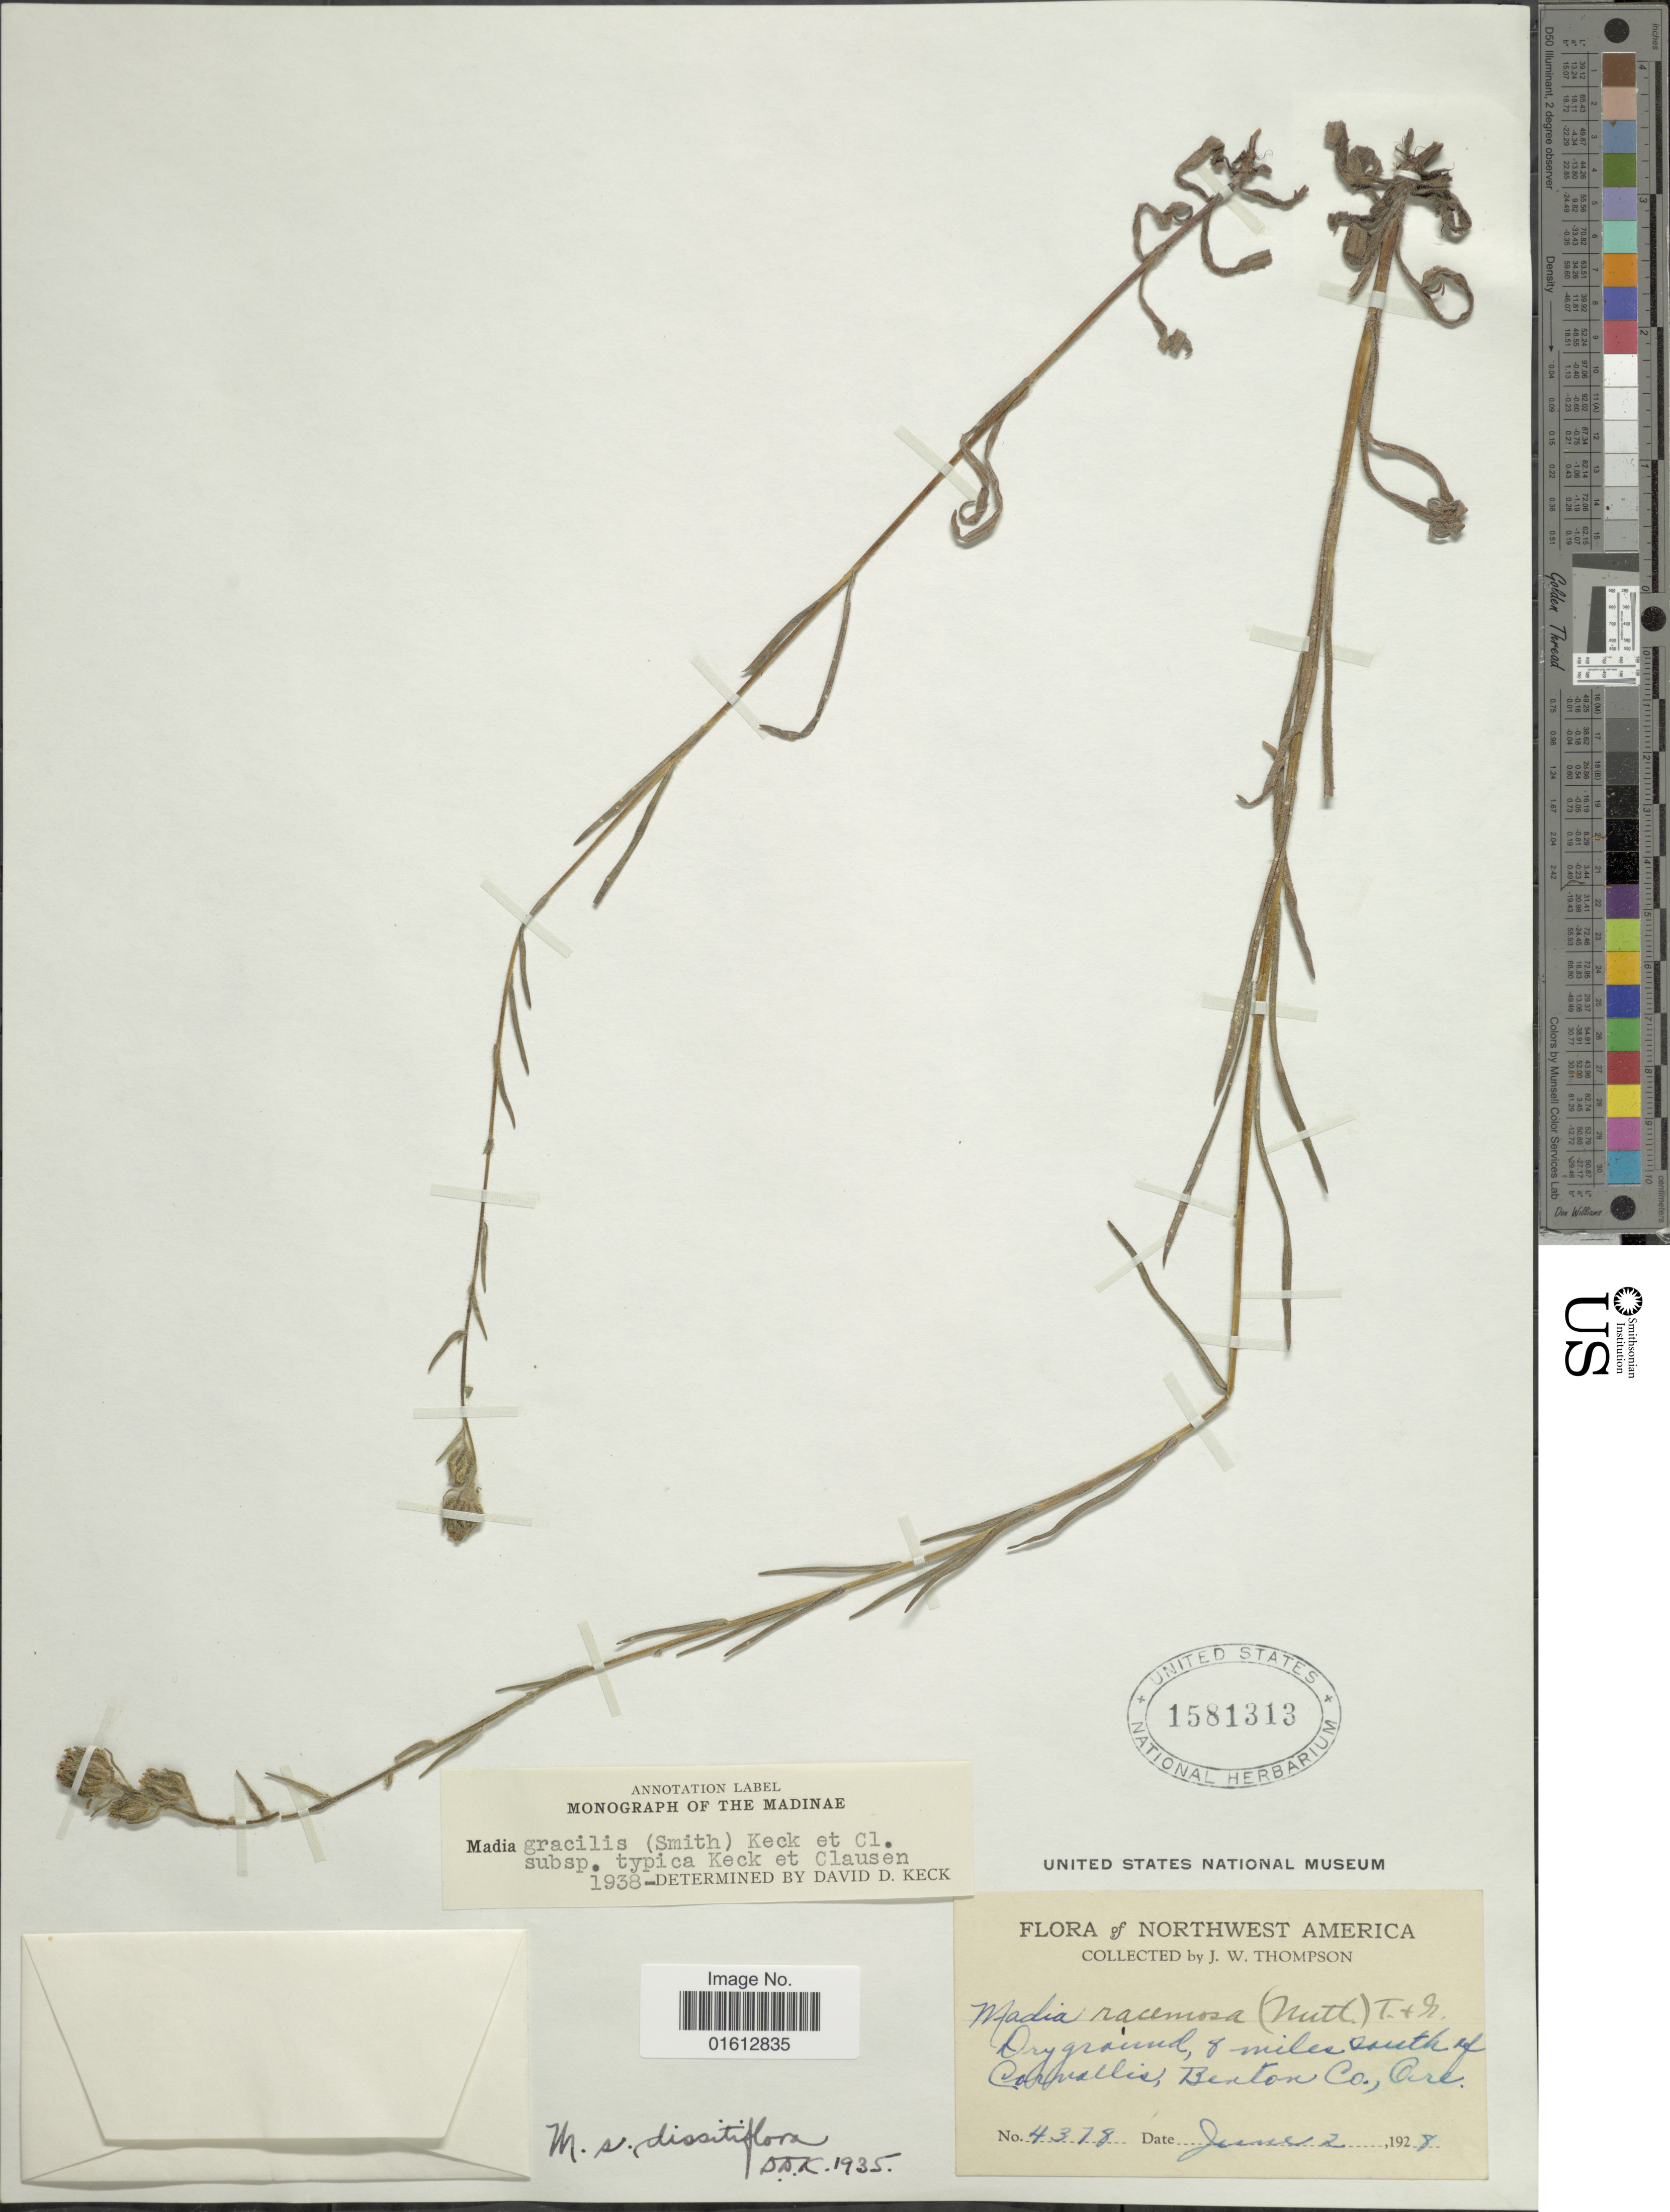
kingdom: Plantae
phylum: Tracheophyta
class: Magnoliopsida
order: Asterales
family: Asteraceae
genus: Madia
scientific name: Madia gracilis subsp. gracilis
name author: (Sm.) D.D. Keck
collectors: J. W. Thompson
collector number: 4378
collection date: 1928-06-02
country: United States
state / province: Oregon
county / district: Benton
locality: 8 miles south of Corvallis, Benton Co., Ore.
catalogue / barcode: US 1581313